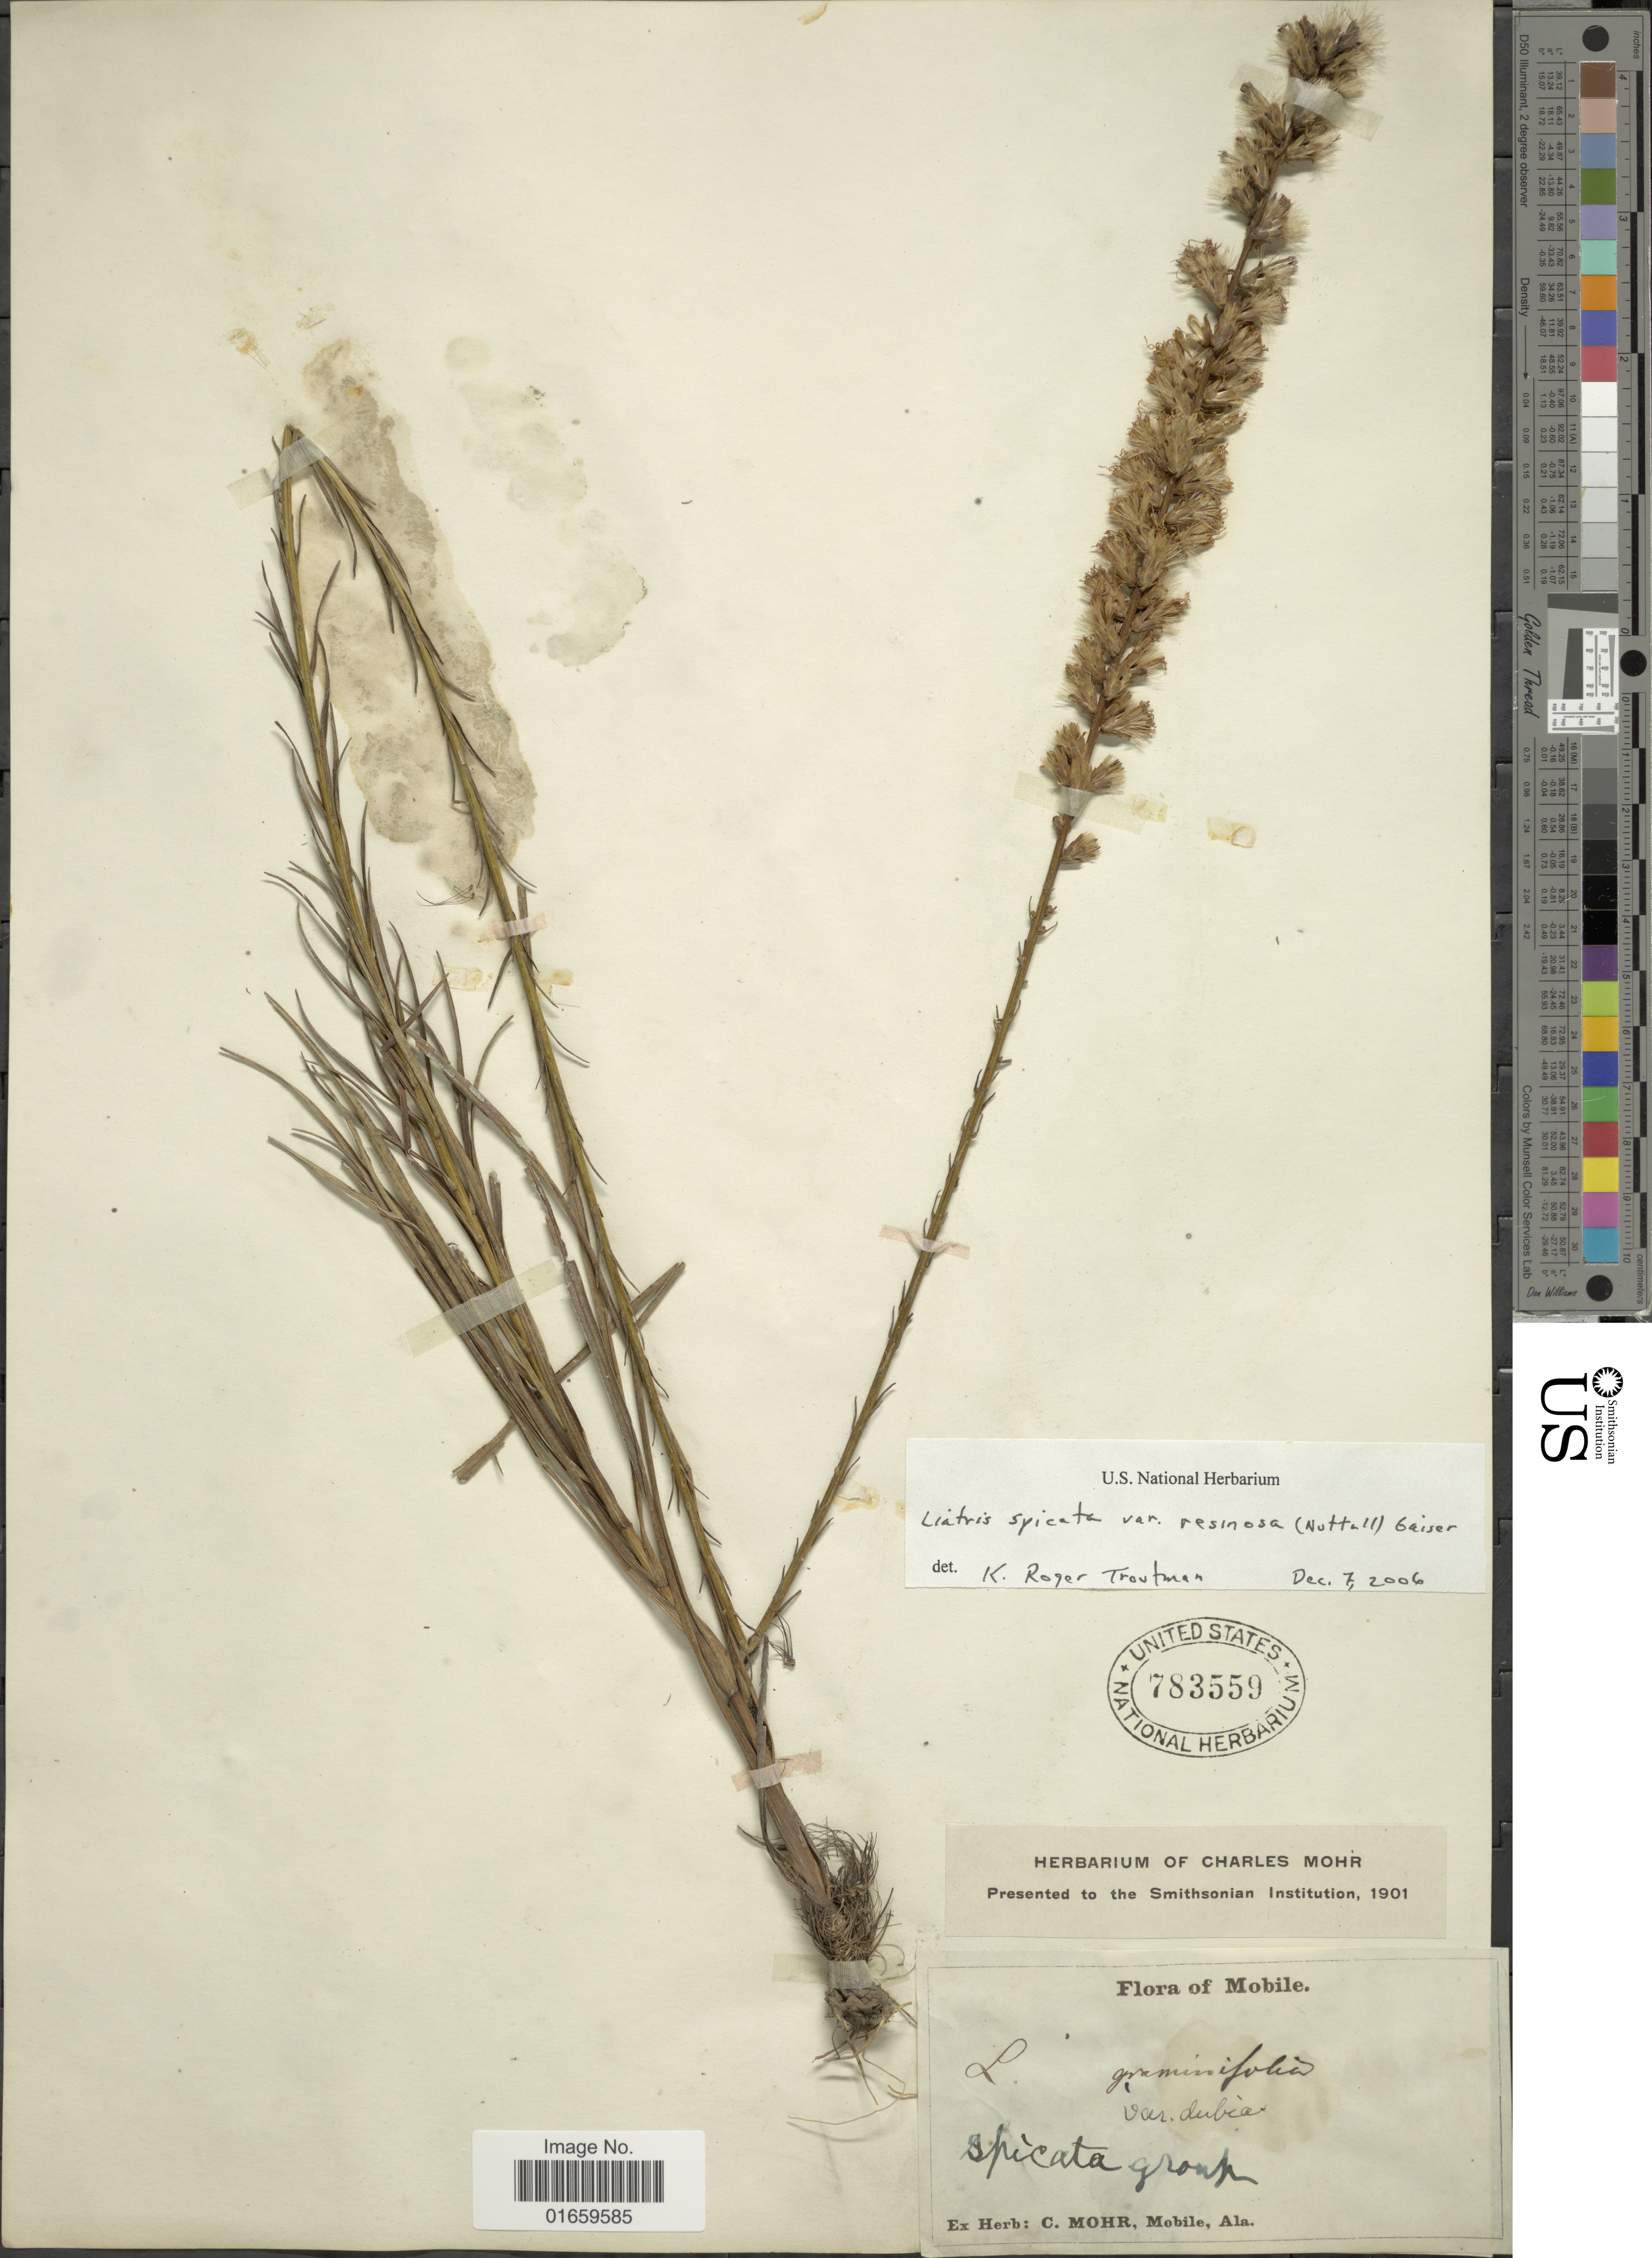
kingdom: Plantae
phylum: Tracheophyta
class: Magnoliopsida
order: Asterales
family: Asteraceae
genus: Liatris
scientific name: Liatris spicata var. resinosa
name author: (Nutt.) Gaiser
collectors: ex herb. C. Mohr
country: United States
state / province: Alabama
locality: Mobile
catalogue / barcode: US 783559